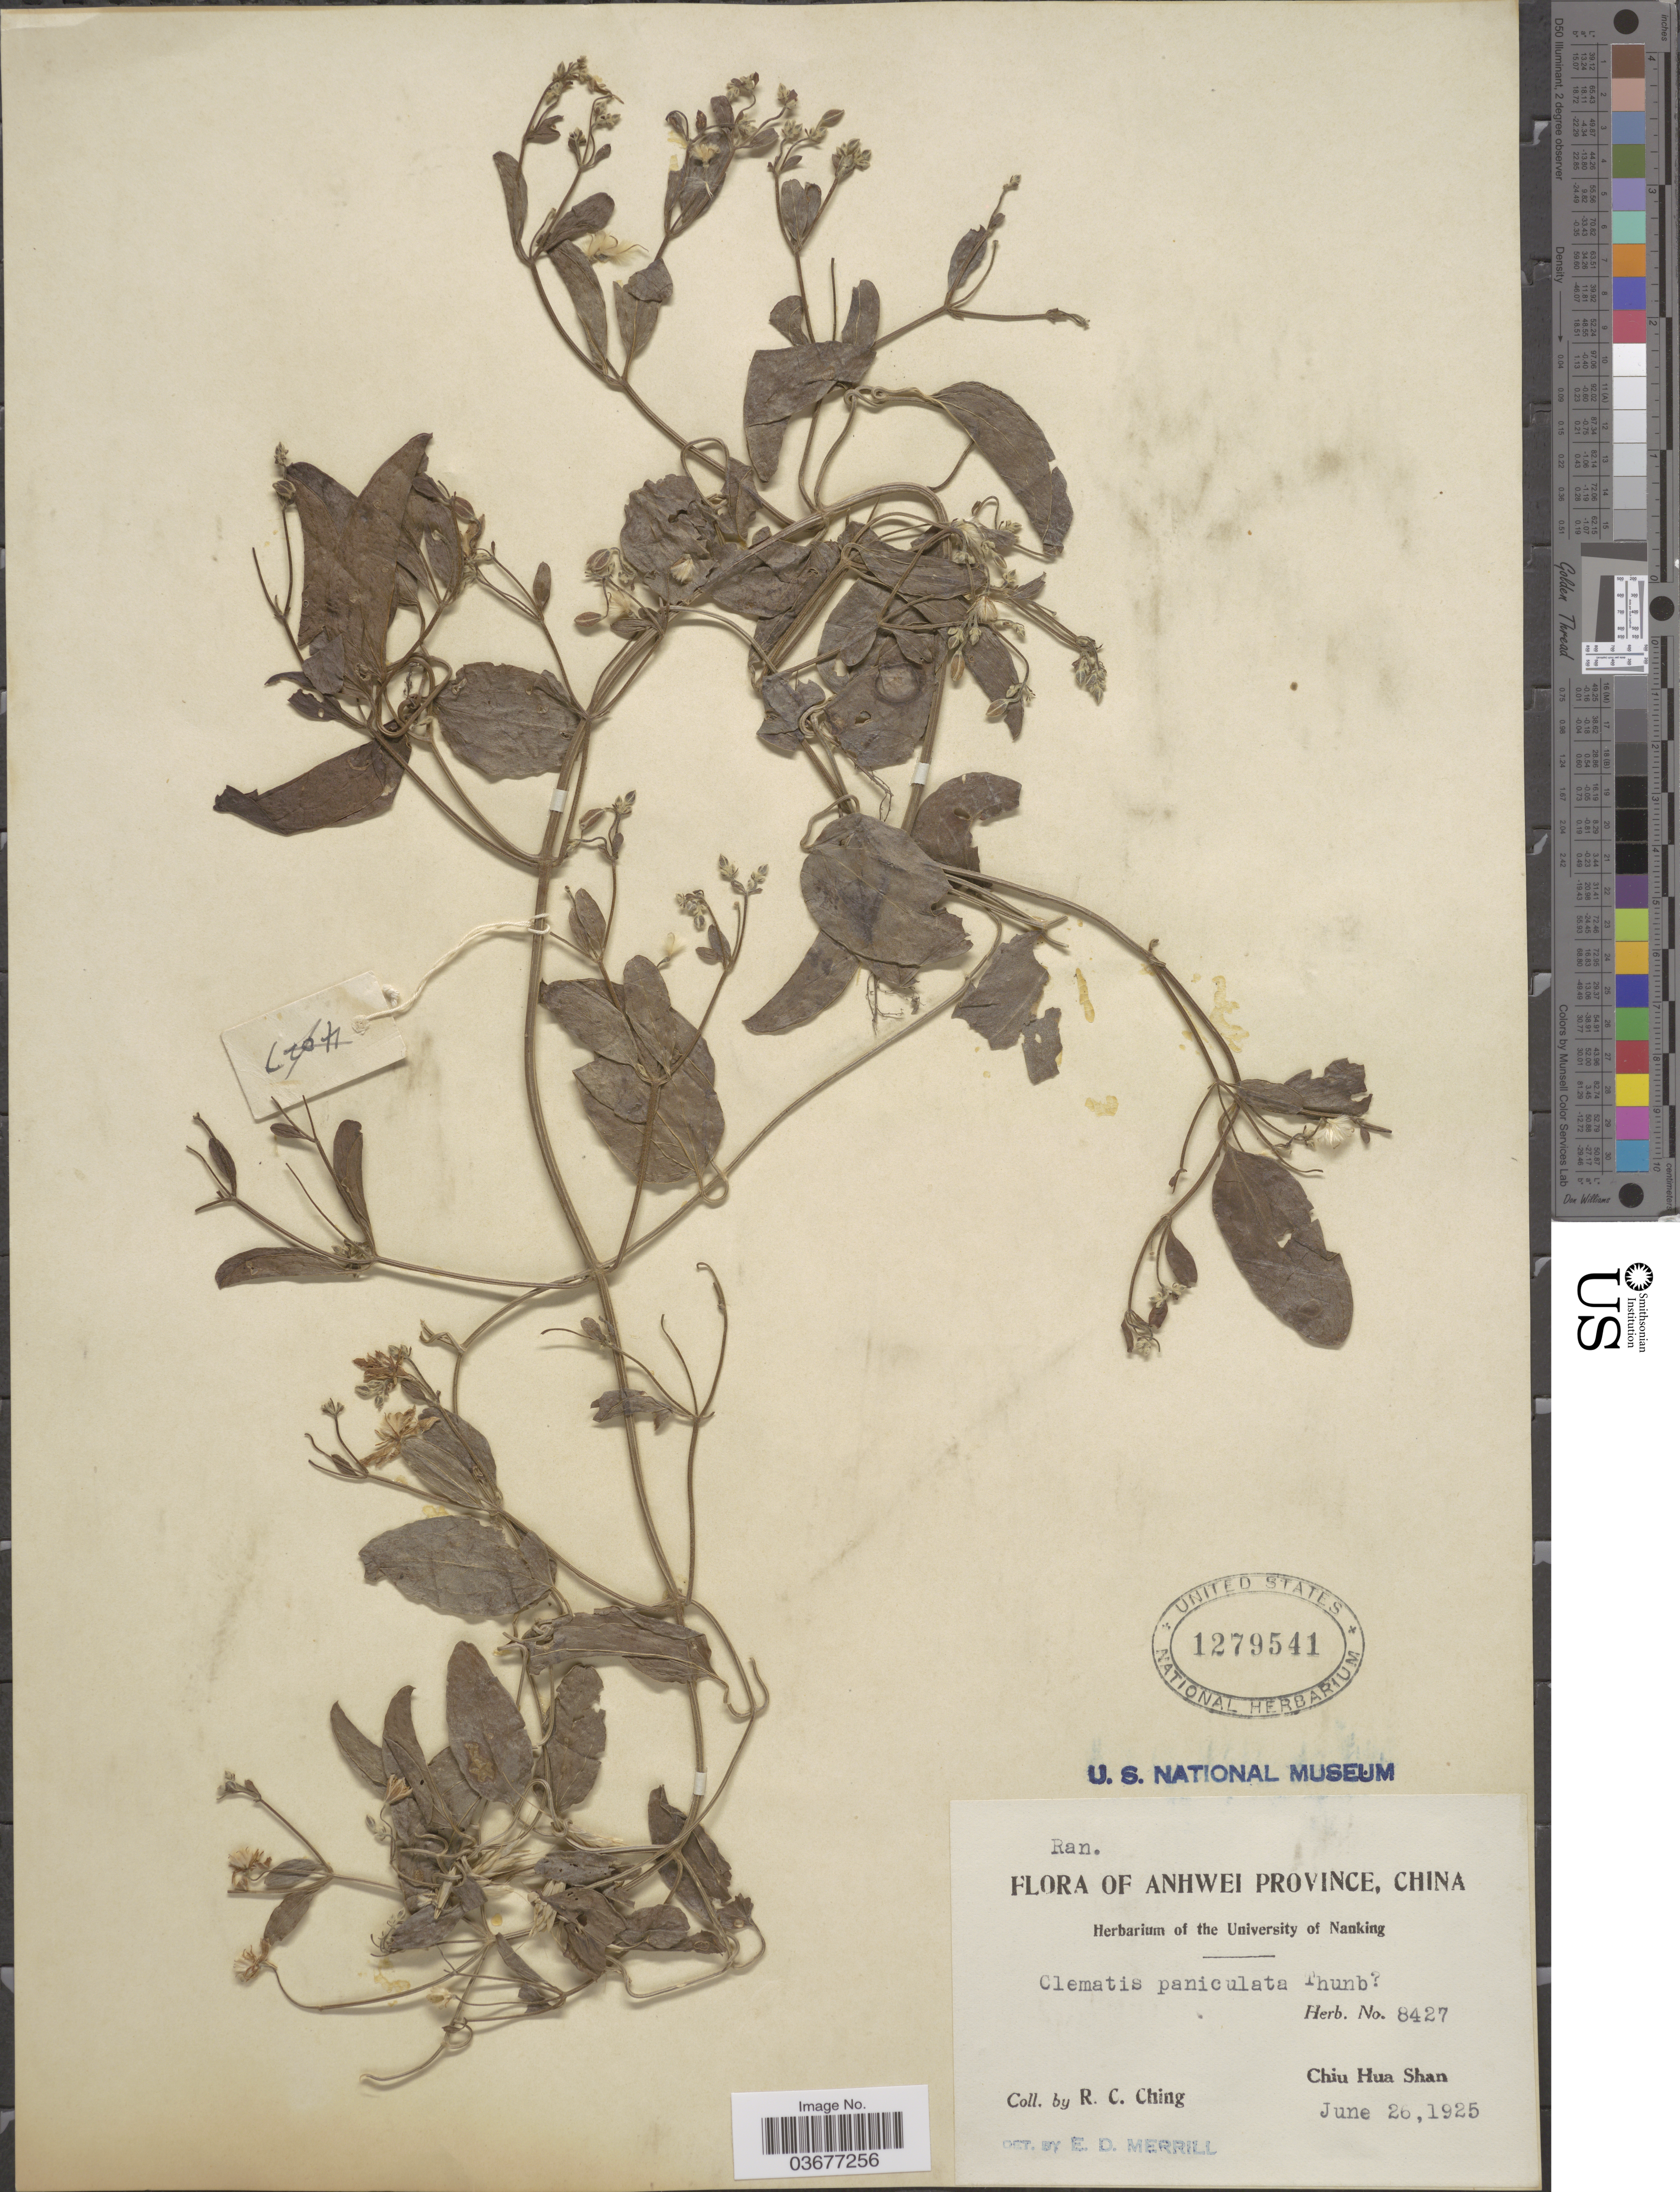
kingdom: Plantae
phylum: Tracheophyta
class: Magnoliopsida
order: Ranunculales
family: Ranunculaceae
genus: Clematis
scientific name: Clematis maximowicziana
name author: Franch. & Sav.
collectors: R. C. Ching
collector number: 8427?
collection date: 1925-06-26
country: China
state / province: Anhui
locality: Anhwei Province. Chiu Hua Shan.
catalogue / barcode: US 1279541